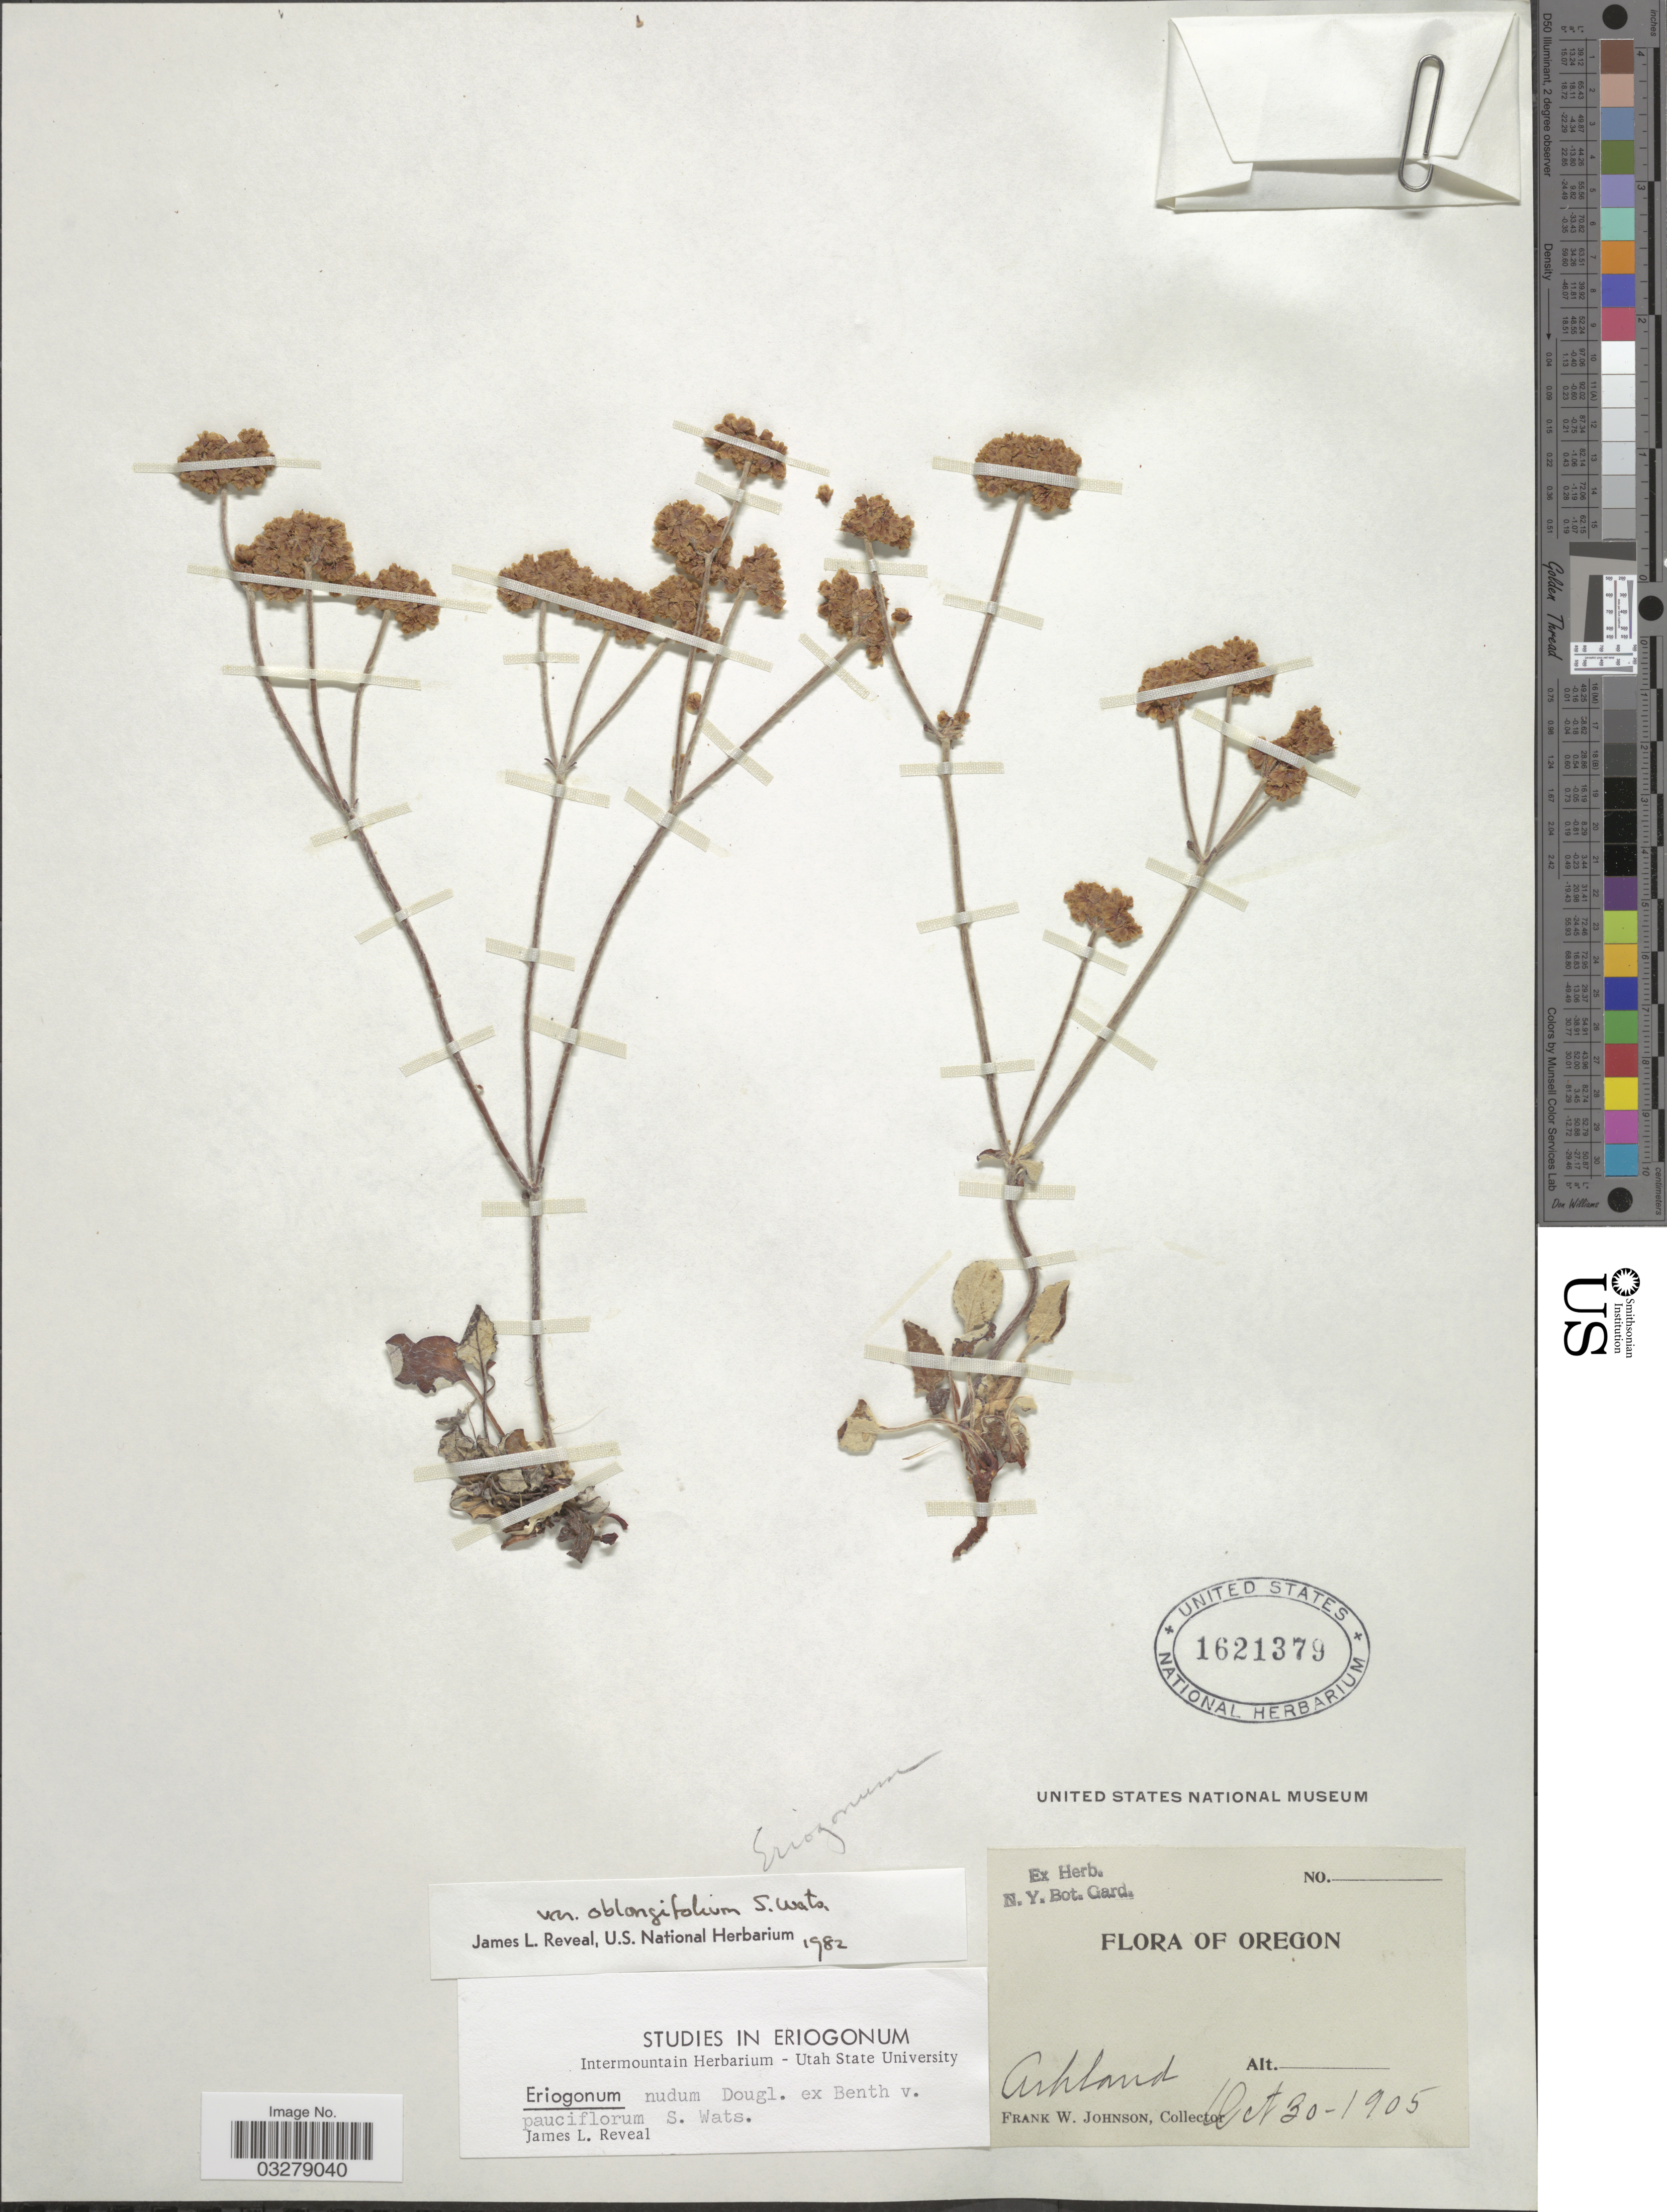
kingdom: Plantae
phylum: Tracheophyta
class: Magnoliopsida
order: Caryophyllales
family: Polygonaceae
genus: Eriogonum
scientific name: Eriogonum nudum var. oblongifolium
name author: Douglas ex Benth.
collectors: F. W. Johnson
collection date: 1905-10-30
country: United States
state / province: Oregon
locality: Ashland.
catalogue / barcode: US 1621379